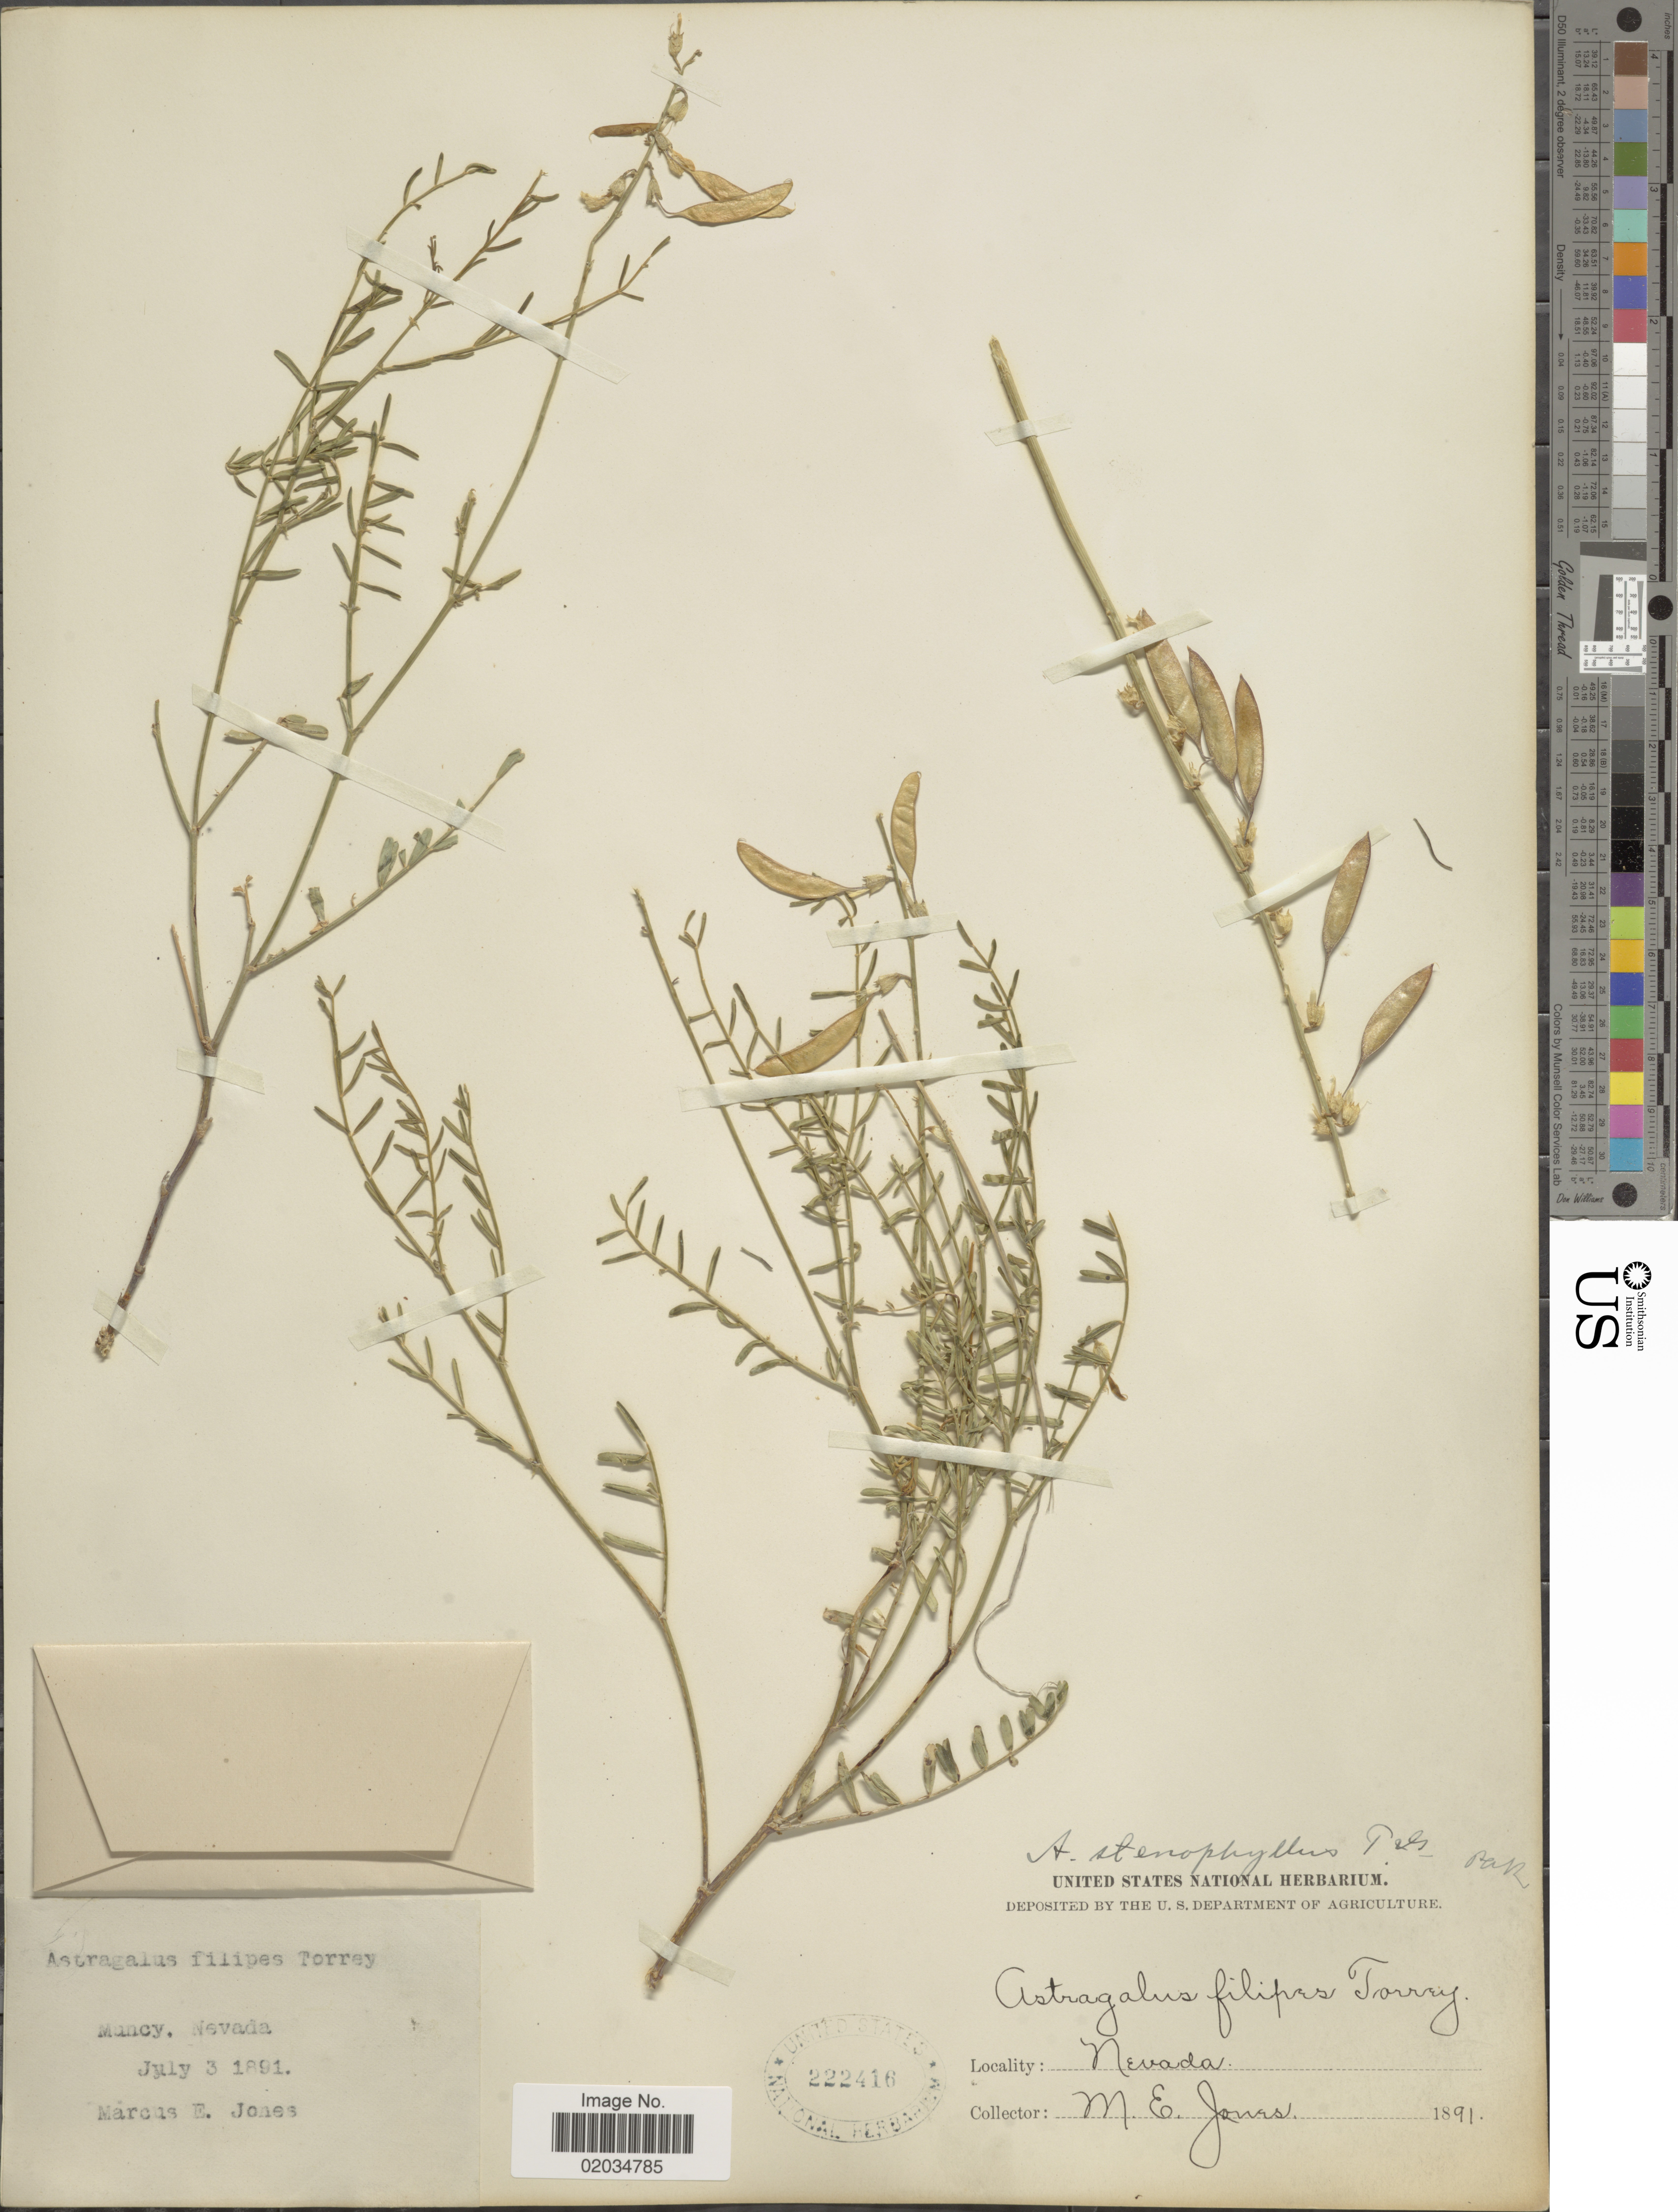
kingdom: Plantae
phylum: Tracheophyta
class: Magnoliopsida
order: Fabales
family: Fabaceae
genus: Astragalus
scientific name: Astragalus stenophyllus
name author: Torr. & A. Gray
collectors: M. E. Jones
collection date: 1891-07-03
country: United States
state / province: Nevada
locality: Mancy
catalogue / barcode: US 222416